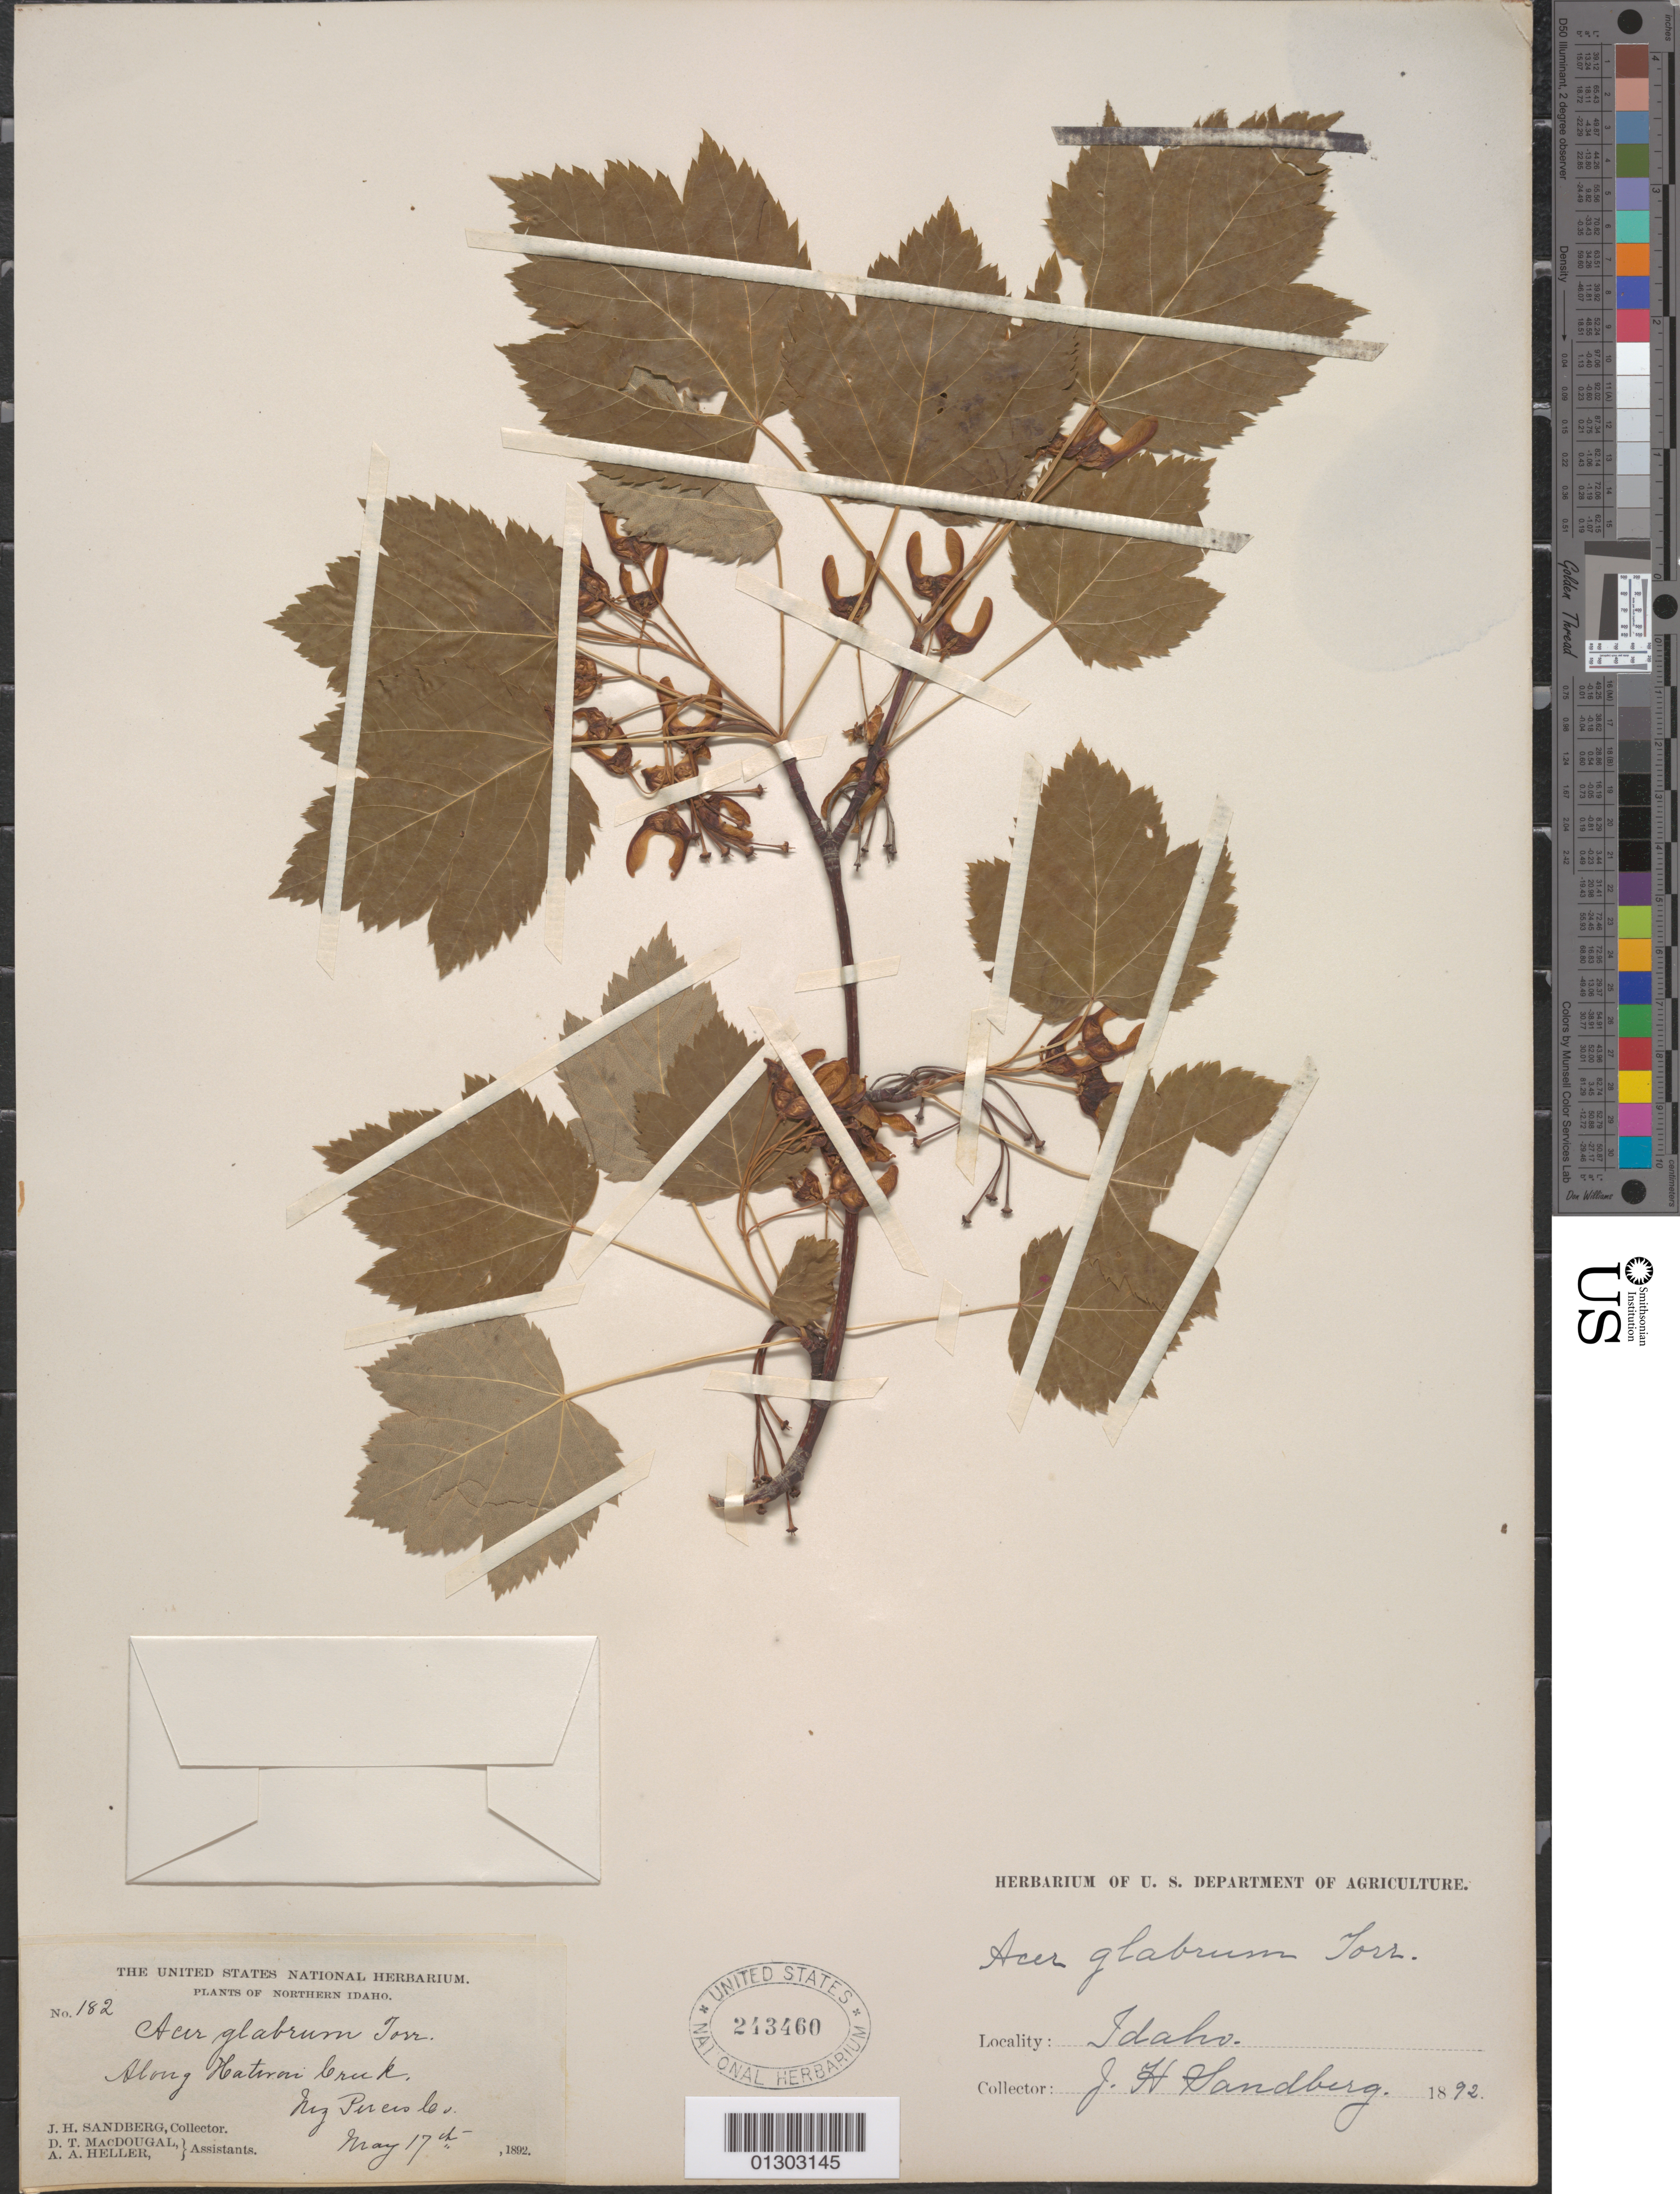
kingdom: Plantae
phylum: Tracheophyta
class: Magnoliopsida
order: Sapindales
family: Sapindaceae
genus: Acer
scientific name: Acer glabrum var. douglasii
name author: (Hook.) Dippel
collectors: J. H. Sandberg, D. T. MacDougal & A. A. Heller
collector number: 182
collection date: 1892-05-17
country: United States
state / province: Idaho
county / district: Nez Perce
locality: Nez Perce Co., along Haterai Creek.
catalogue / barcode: US 243460